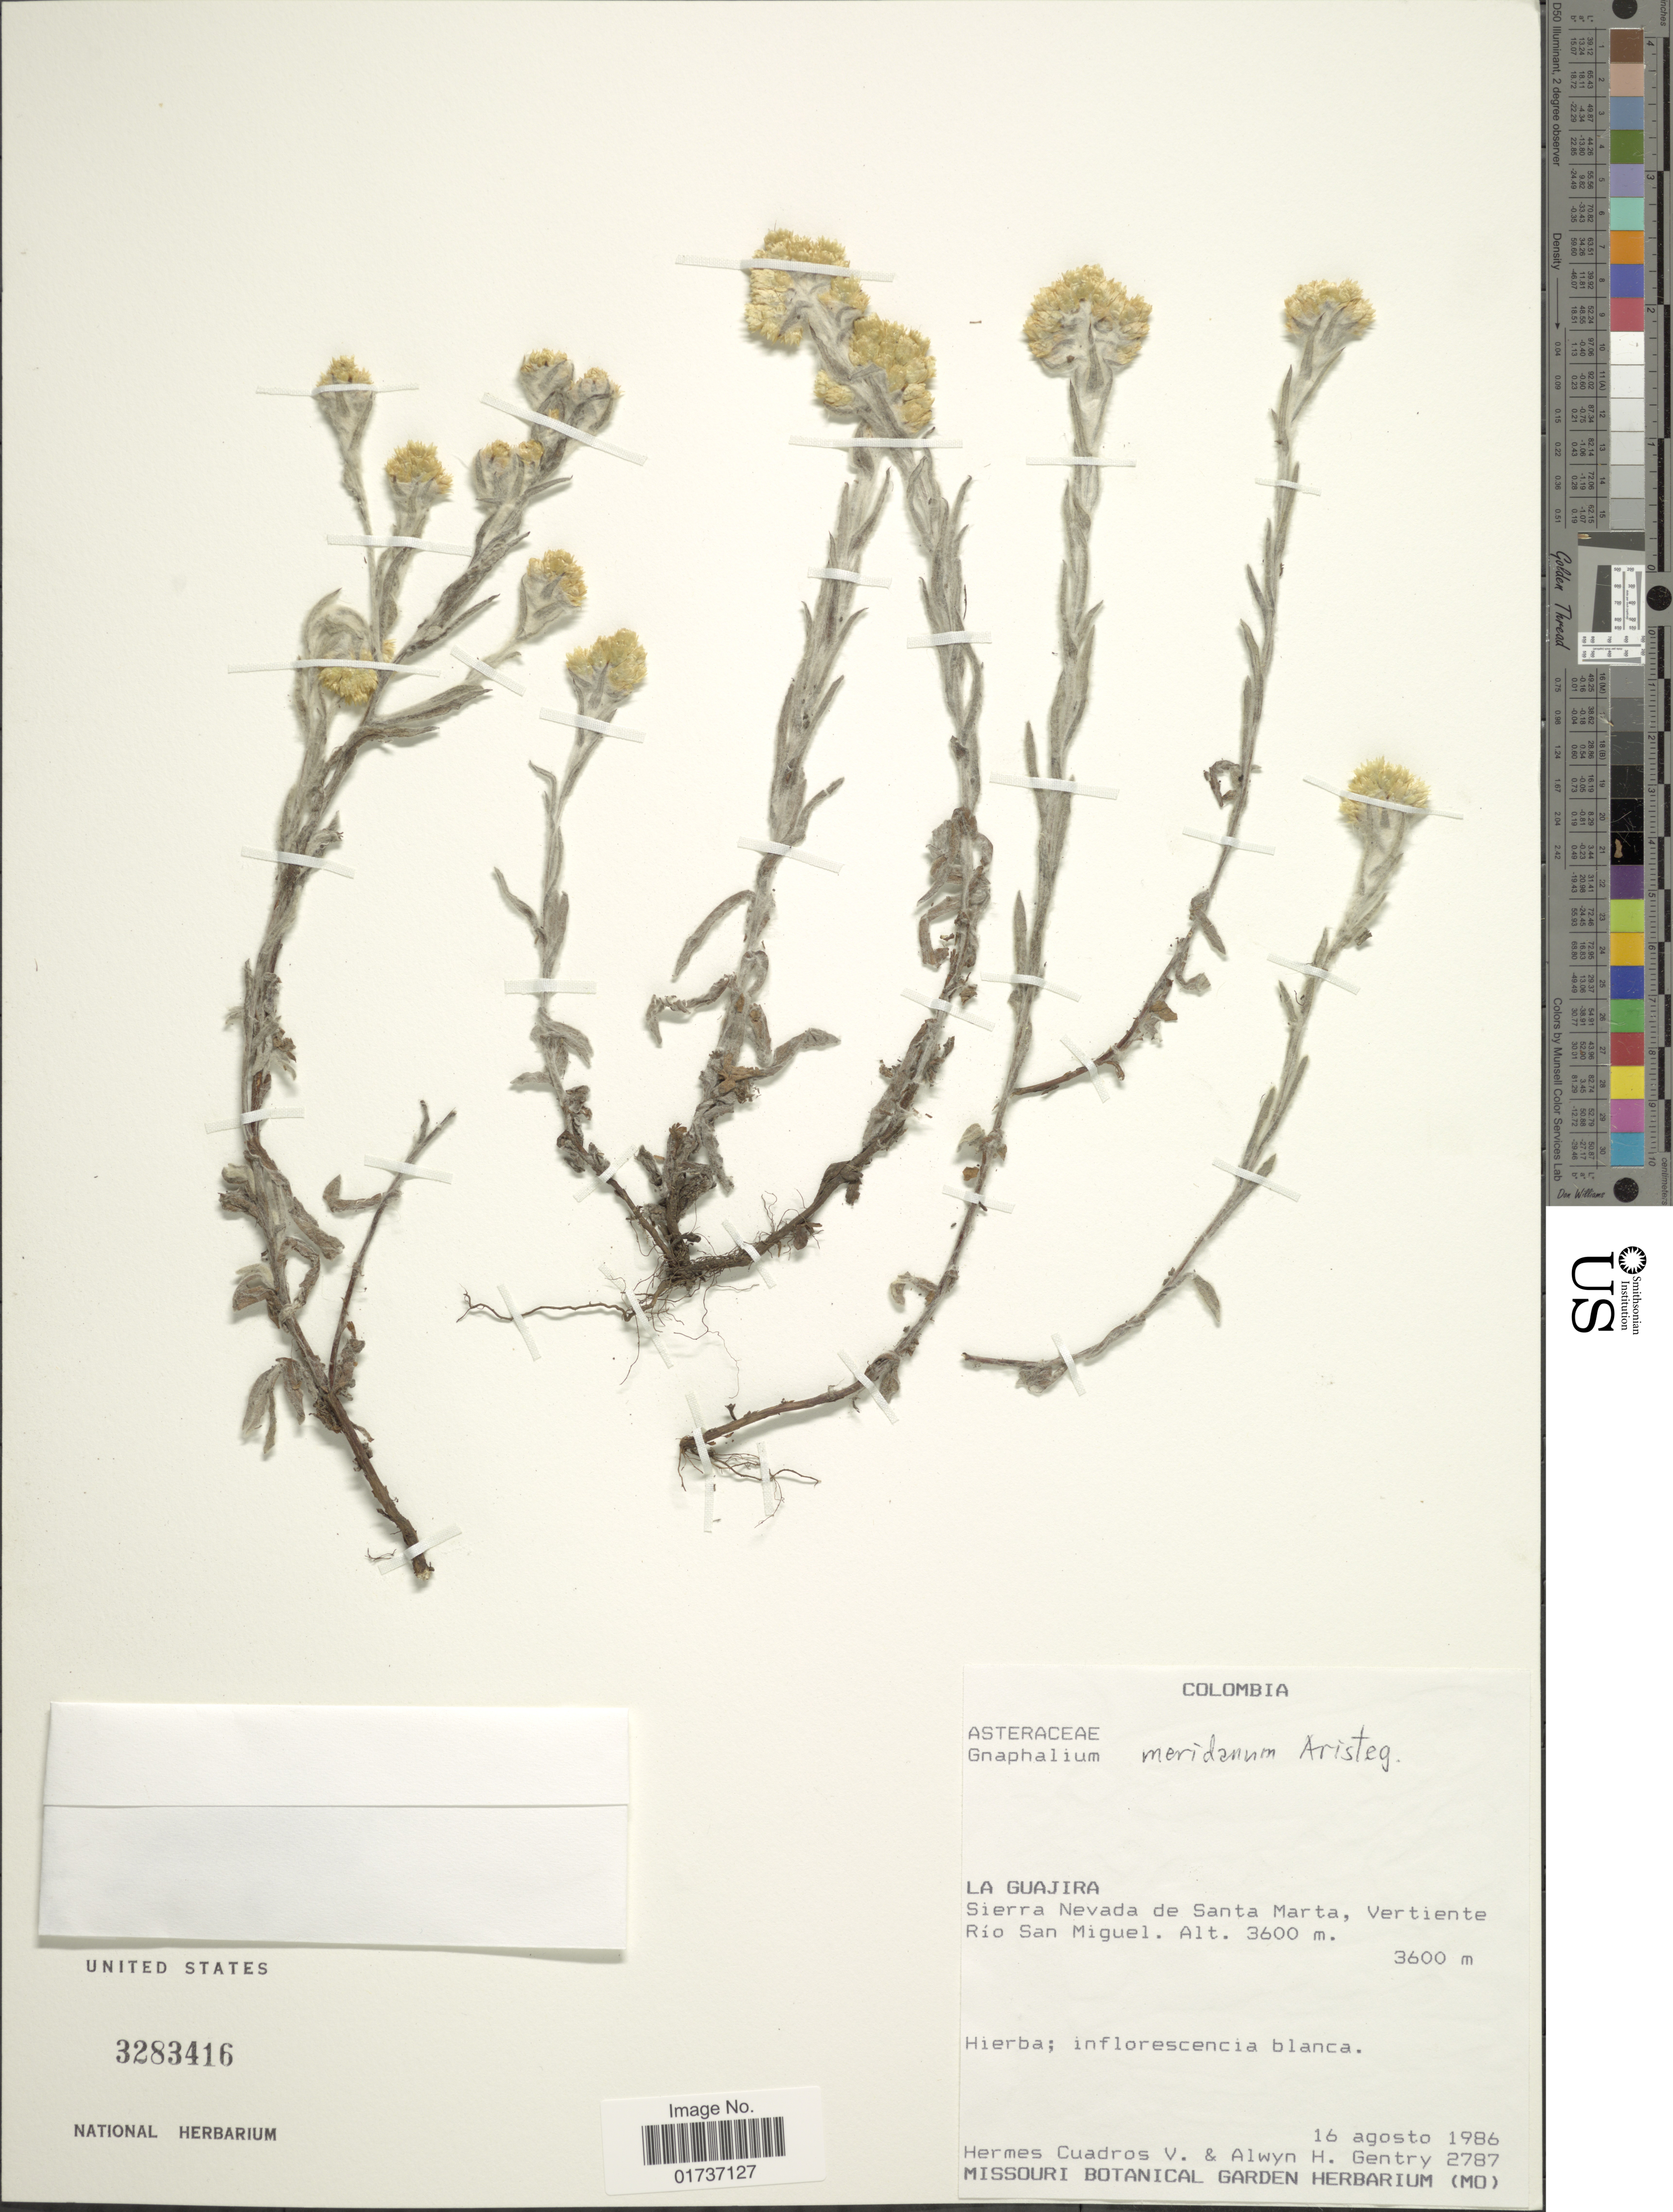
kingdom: Plantae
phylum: Tracheophyta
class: Magnoliopsida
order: Asterales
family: Asteraceae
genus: Gnaphalium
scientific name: Gnaphalium meridanum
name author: Aristeg.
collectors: H. Cuadros & A. H. Gentry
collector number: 277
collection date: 1986-08-16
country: Colombia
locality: La Guajira,Sierra Nevada de Santa Marta, Vertiente Río San Miguel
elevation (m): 3600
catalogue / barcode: US 3283416